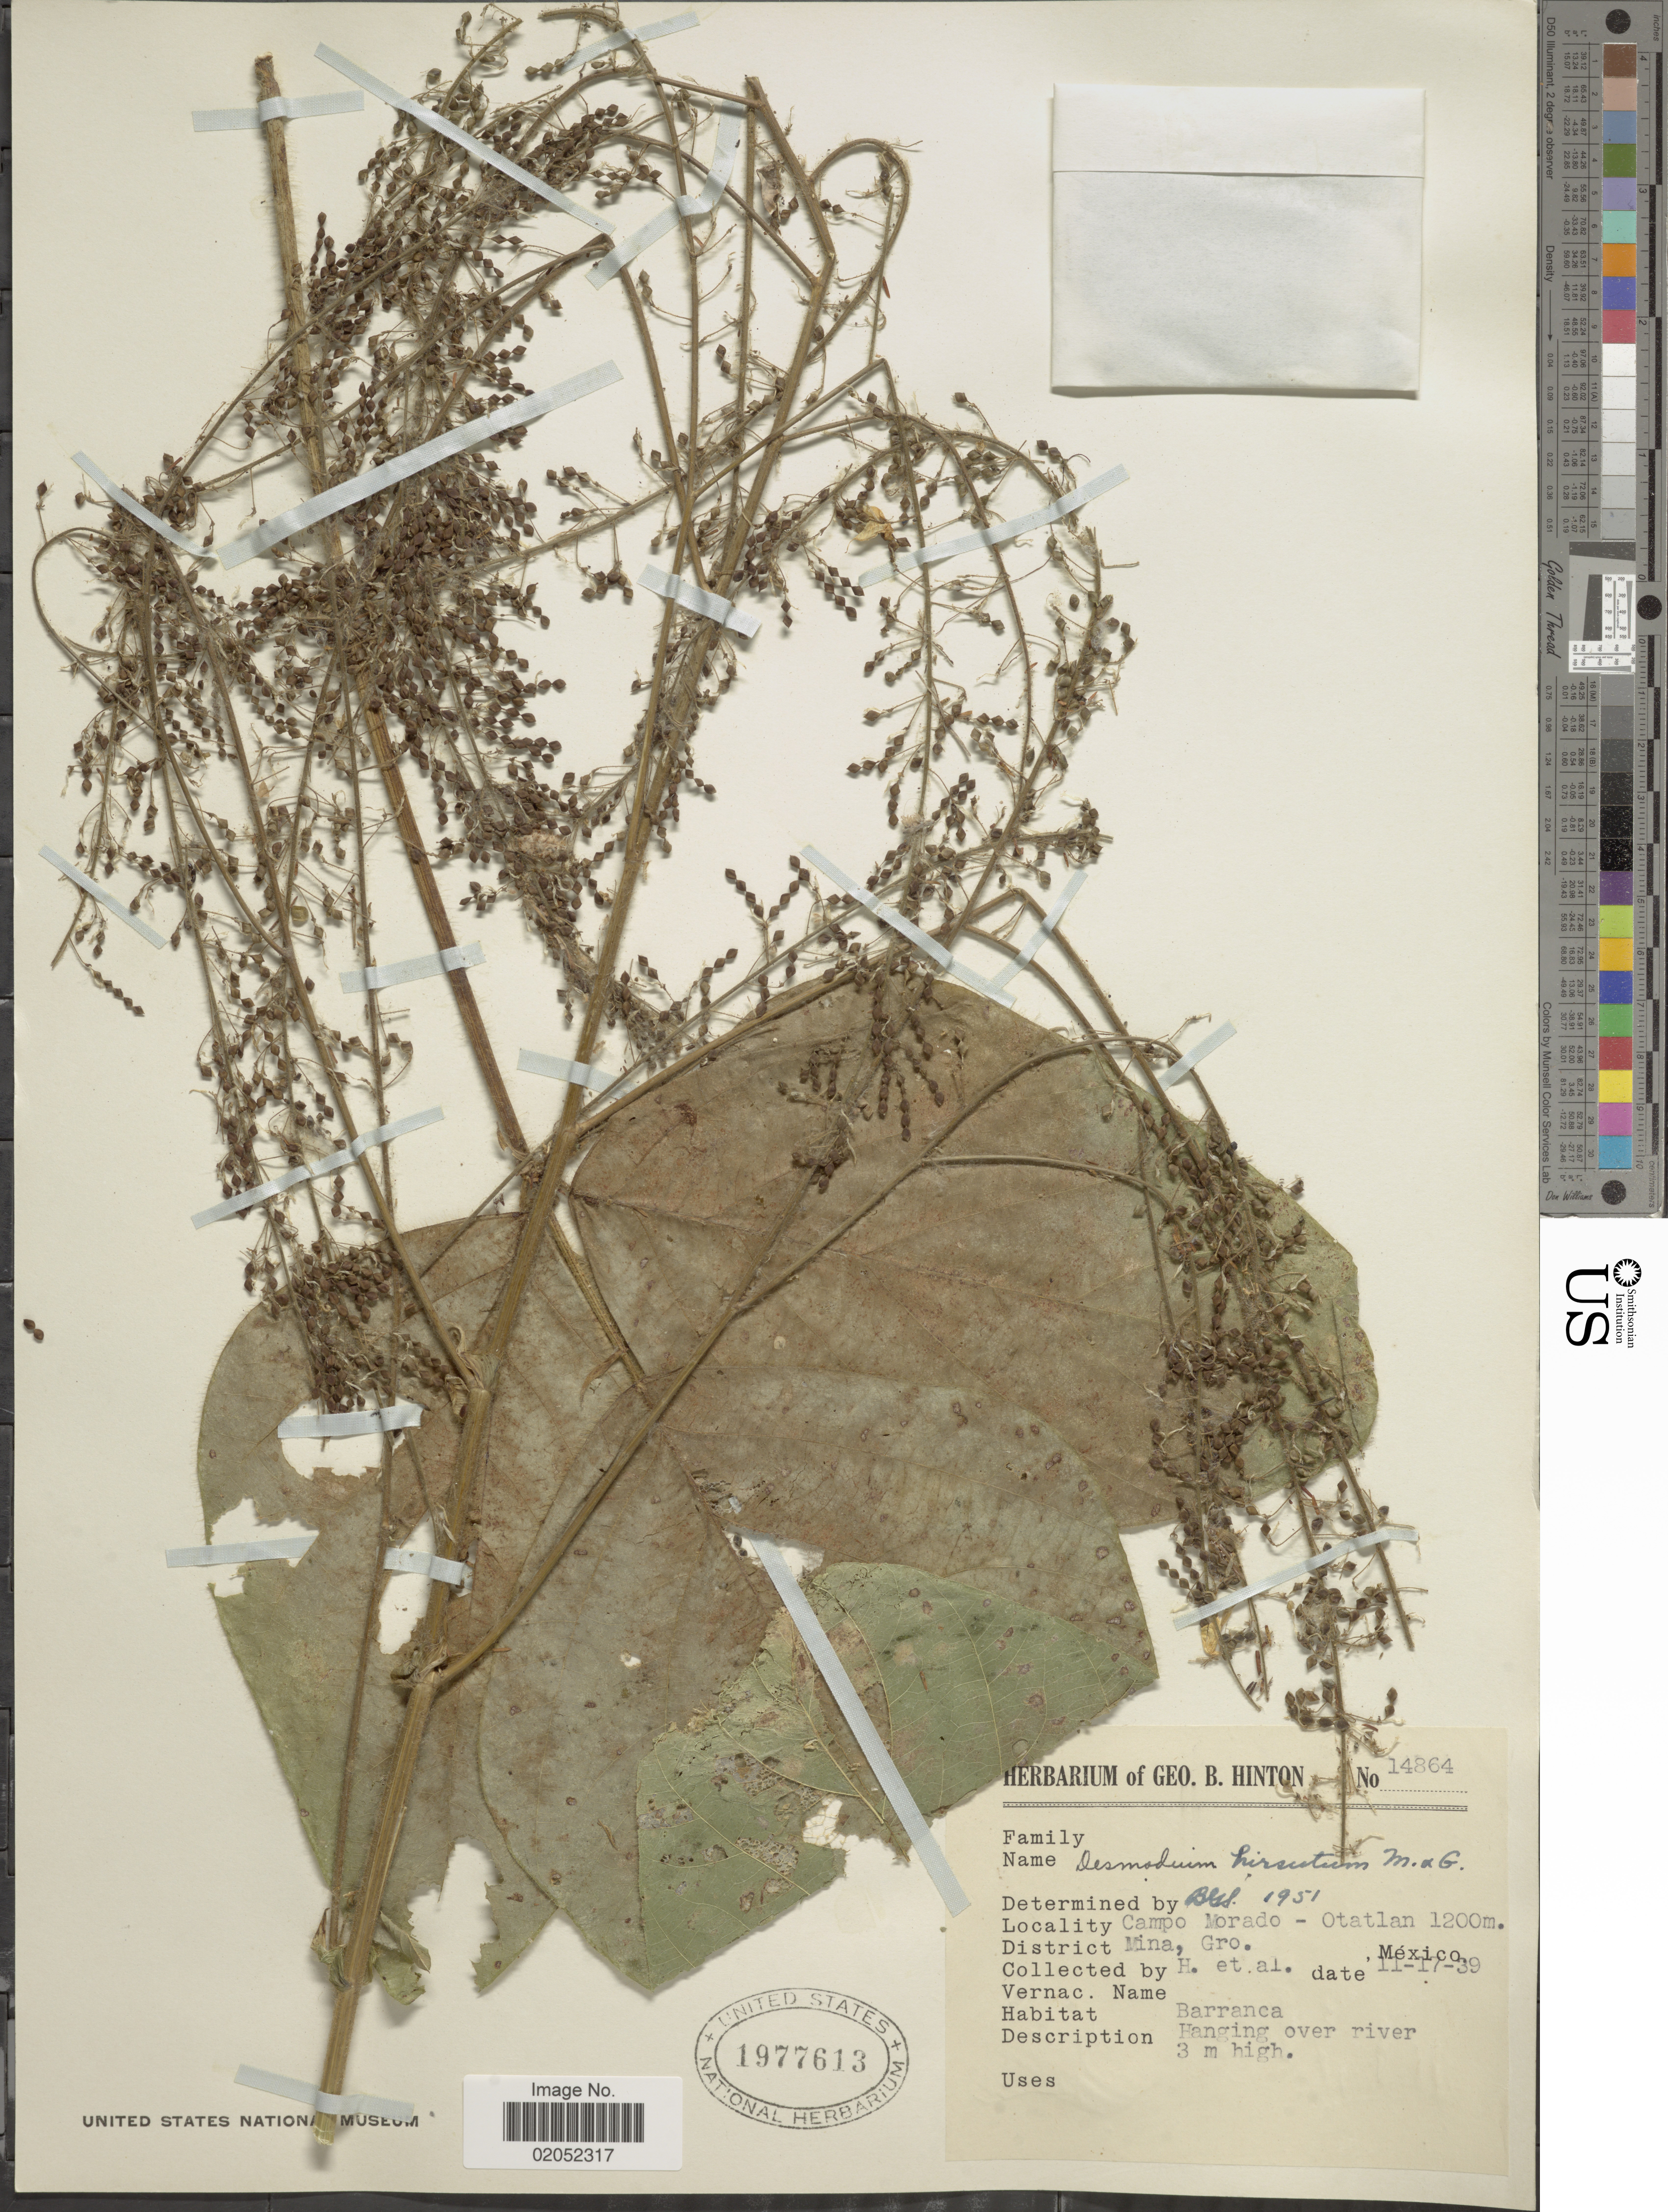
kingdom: Plantae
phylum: Tracheophyta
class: Magnoliopsida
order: Fabales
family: Fabaceae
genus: Desmodium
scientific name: Desmodium hirsutum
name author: M. Martens & Galeotti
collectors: G. B. Hinton & et al.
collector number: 14864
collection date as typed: Transcribed d/m/y: 17/11/39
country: Mexico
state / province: Guerrero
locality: Campo Morado - Otatlan, Mina, Gro.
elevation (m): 1200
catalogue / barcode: US 1977613